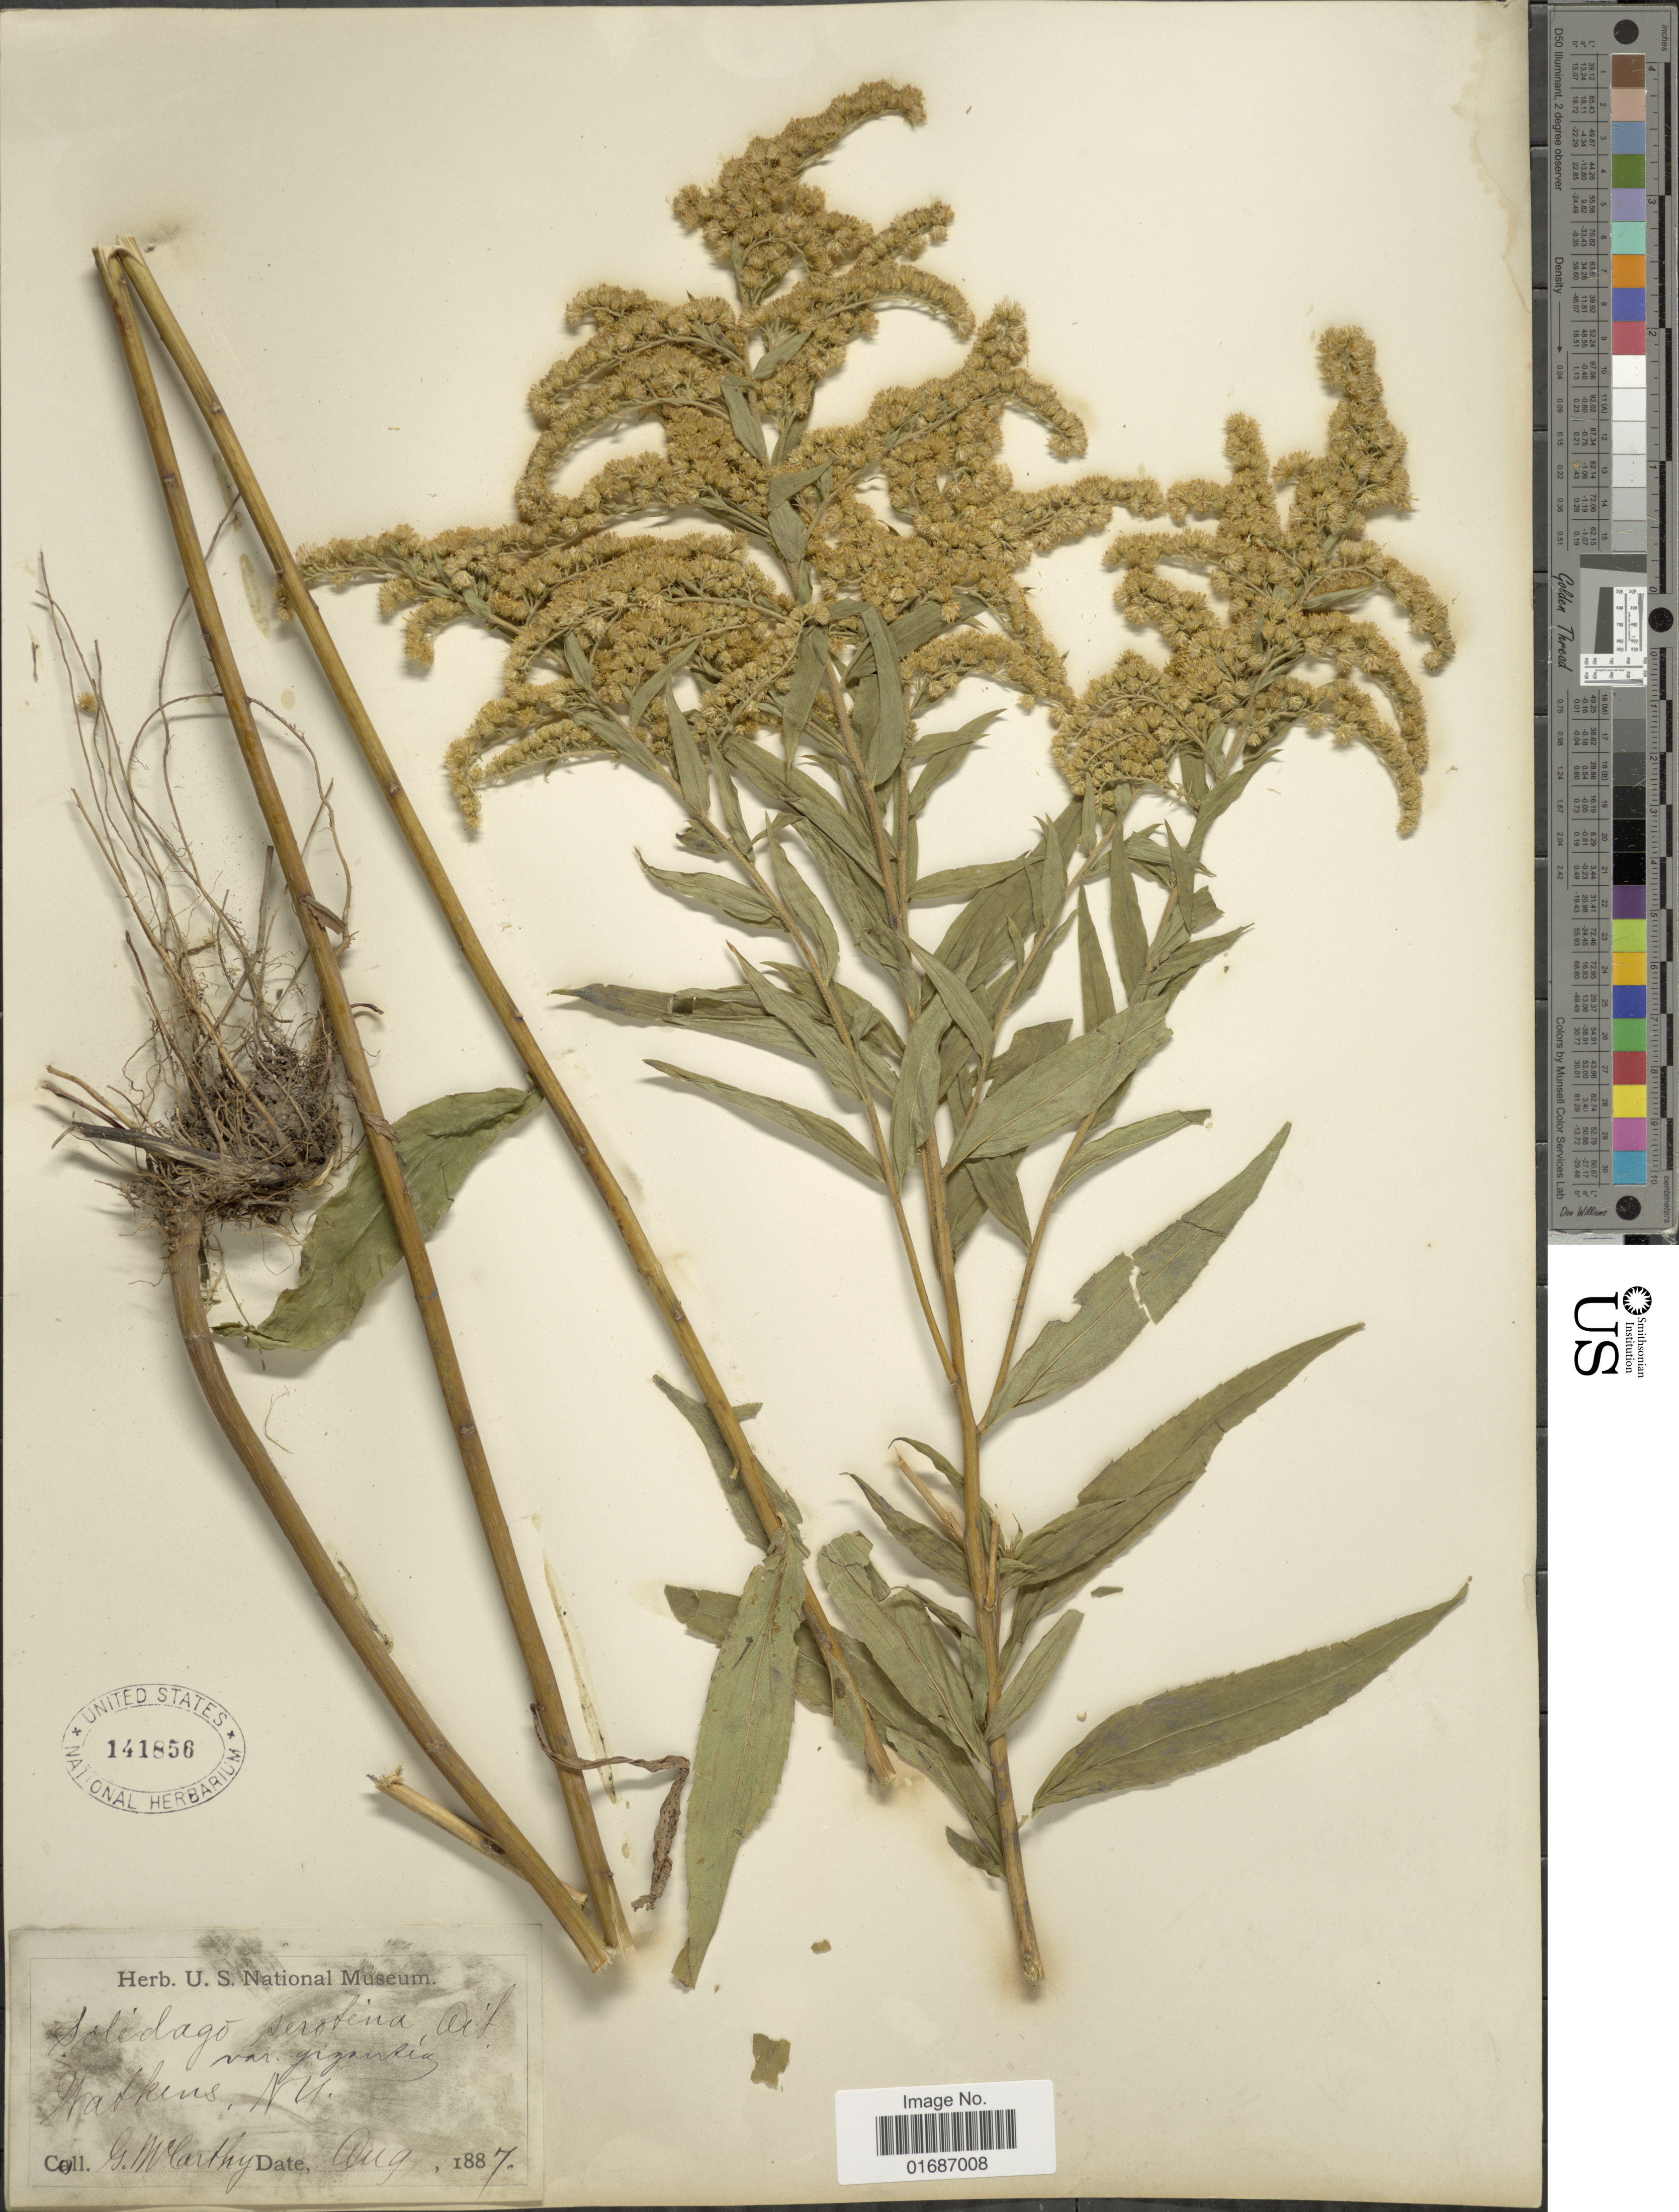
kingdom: Plantae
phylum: Tracheophyta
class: Magnoliopsida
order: Asterales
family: Asteraceae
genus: Solidago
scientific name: Solidago gigantea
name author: Aiton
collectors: G. M. McCarthy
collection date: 1887-08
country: United States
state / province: New York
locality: Watkens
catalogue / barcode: US 141856